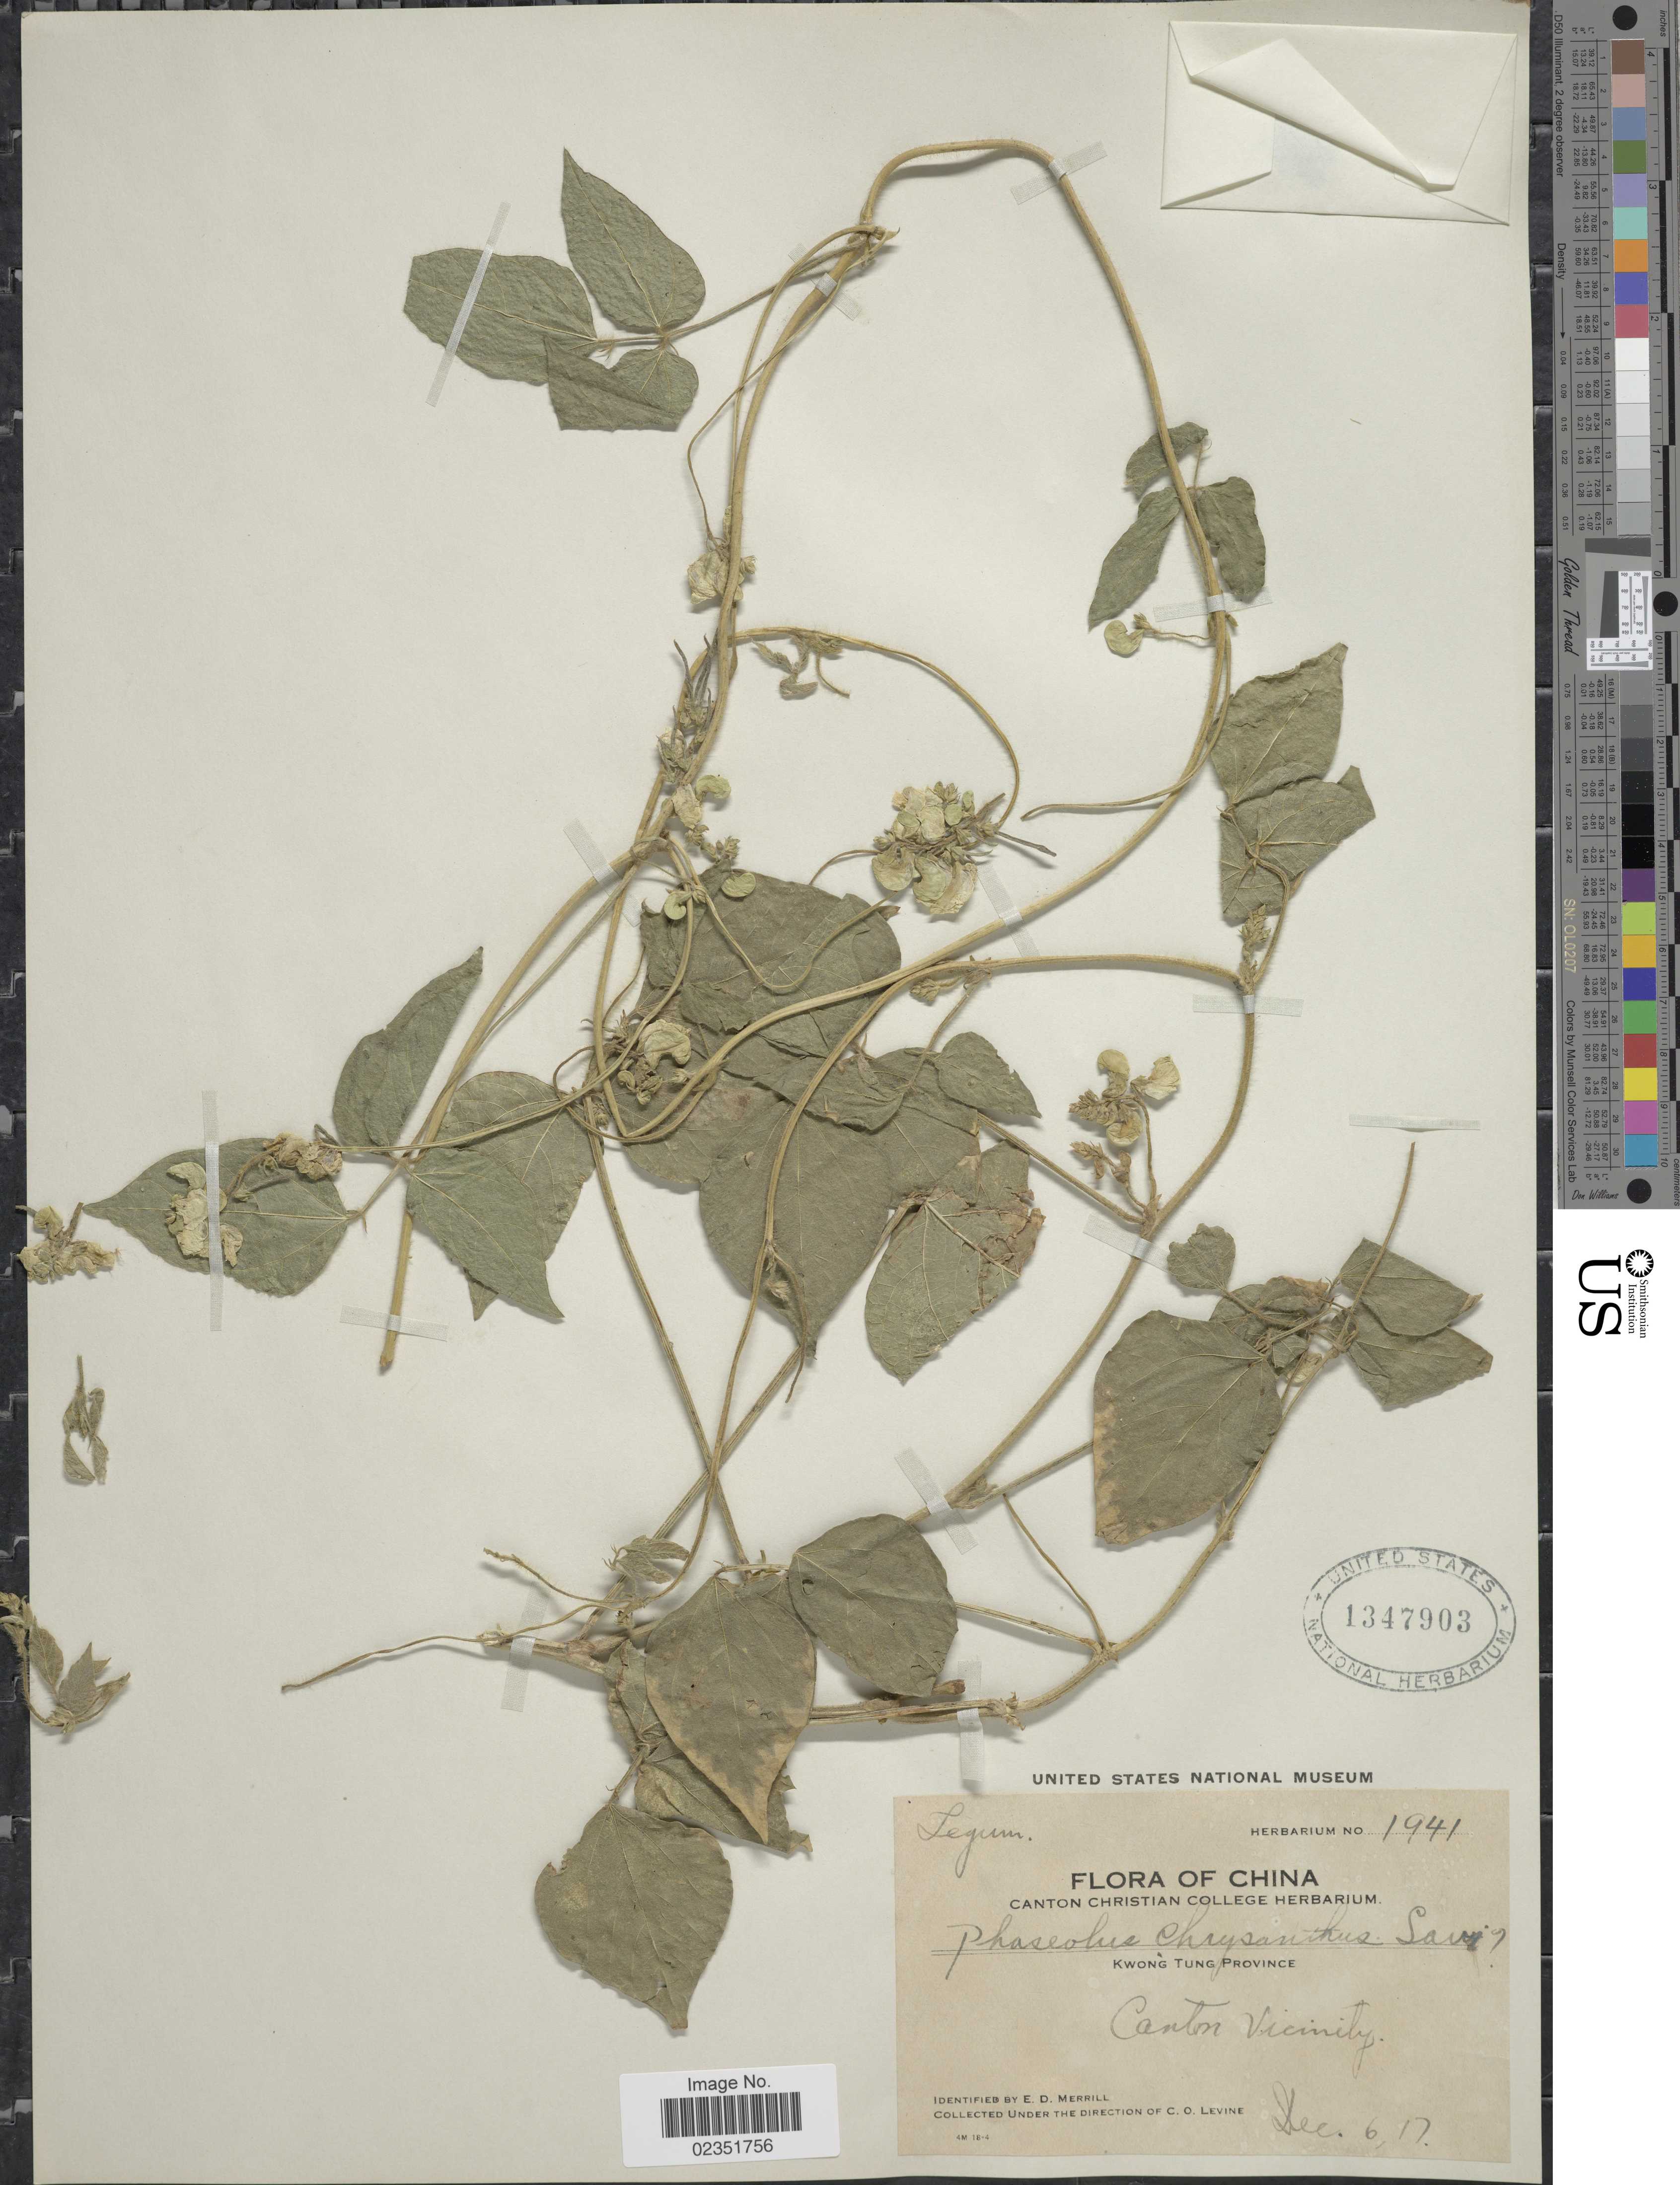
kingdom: Plantae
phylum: Tracheophyta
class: Magnoliopsida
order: Fabales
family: Fabaceae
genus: Phaseolus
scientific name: Phaseolus chrysanthos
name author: Savi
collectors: E. D. Merrill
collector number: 1941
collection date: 1917-12-06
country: China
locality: Kwong Tung Province, Canton Vicinity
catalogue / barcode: US 1347903